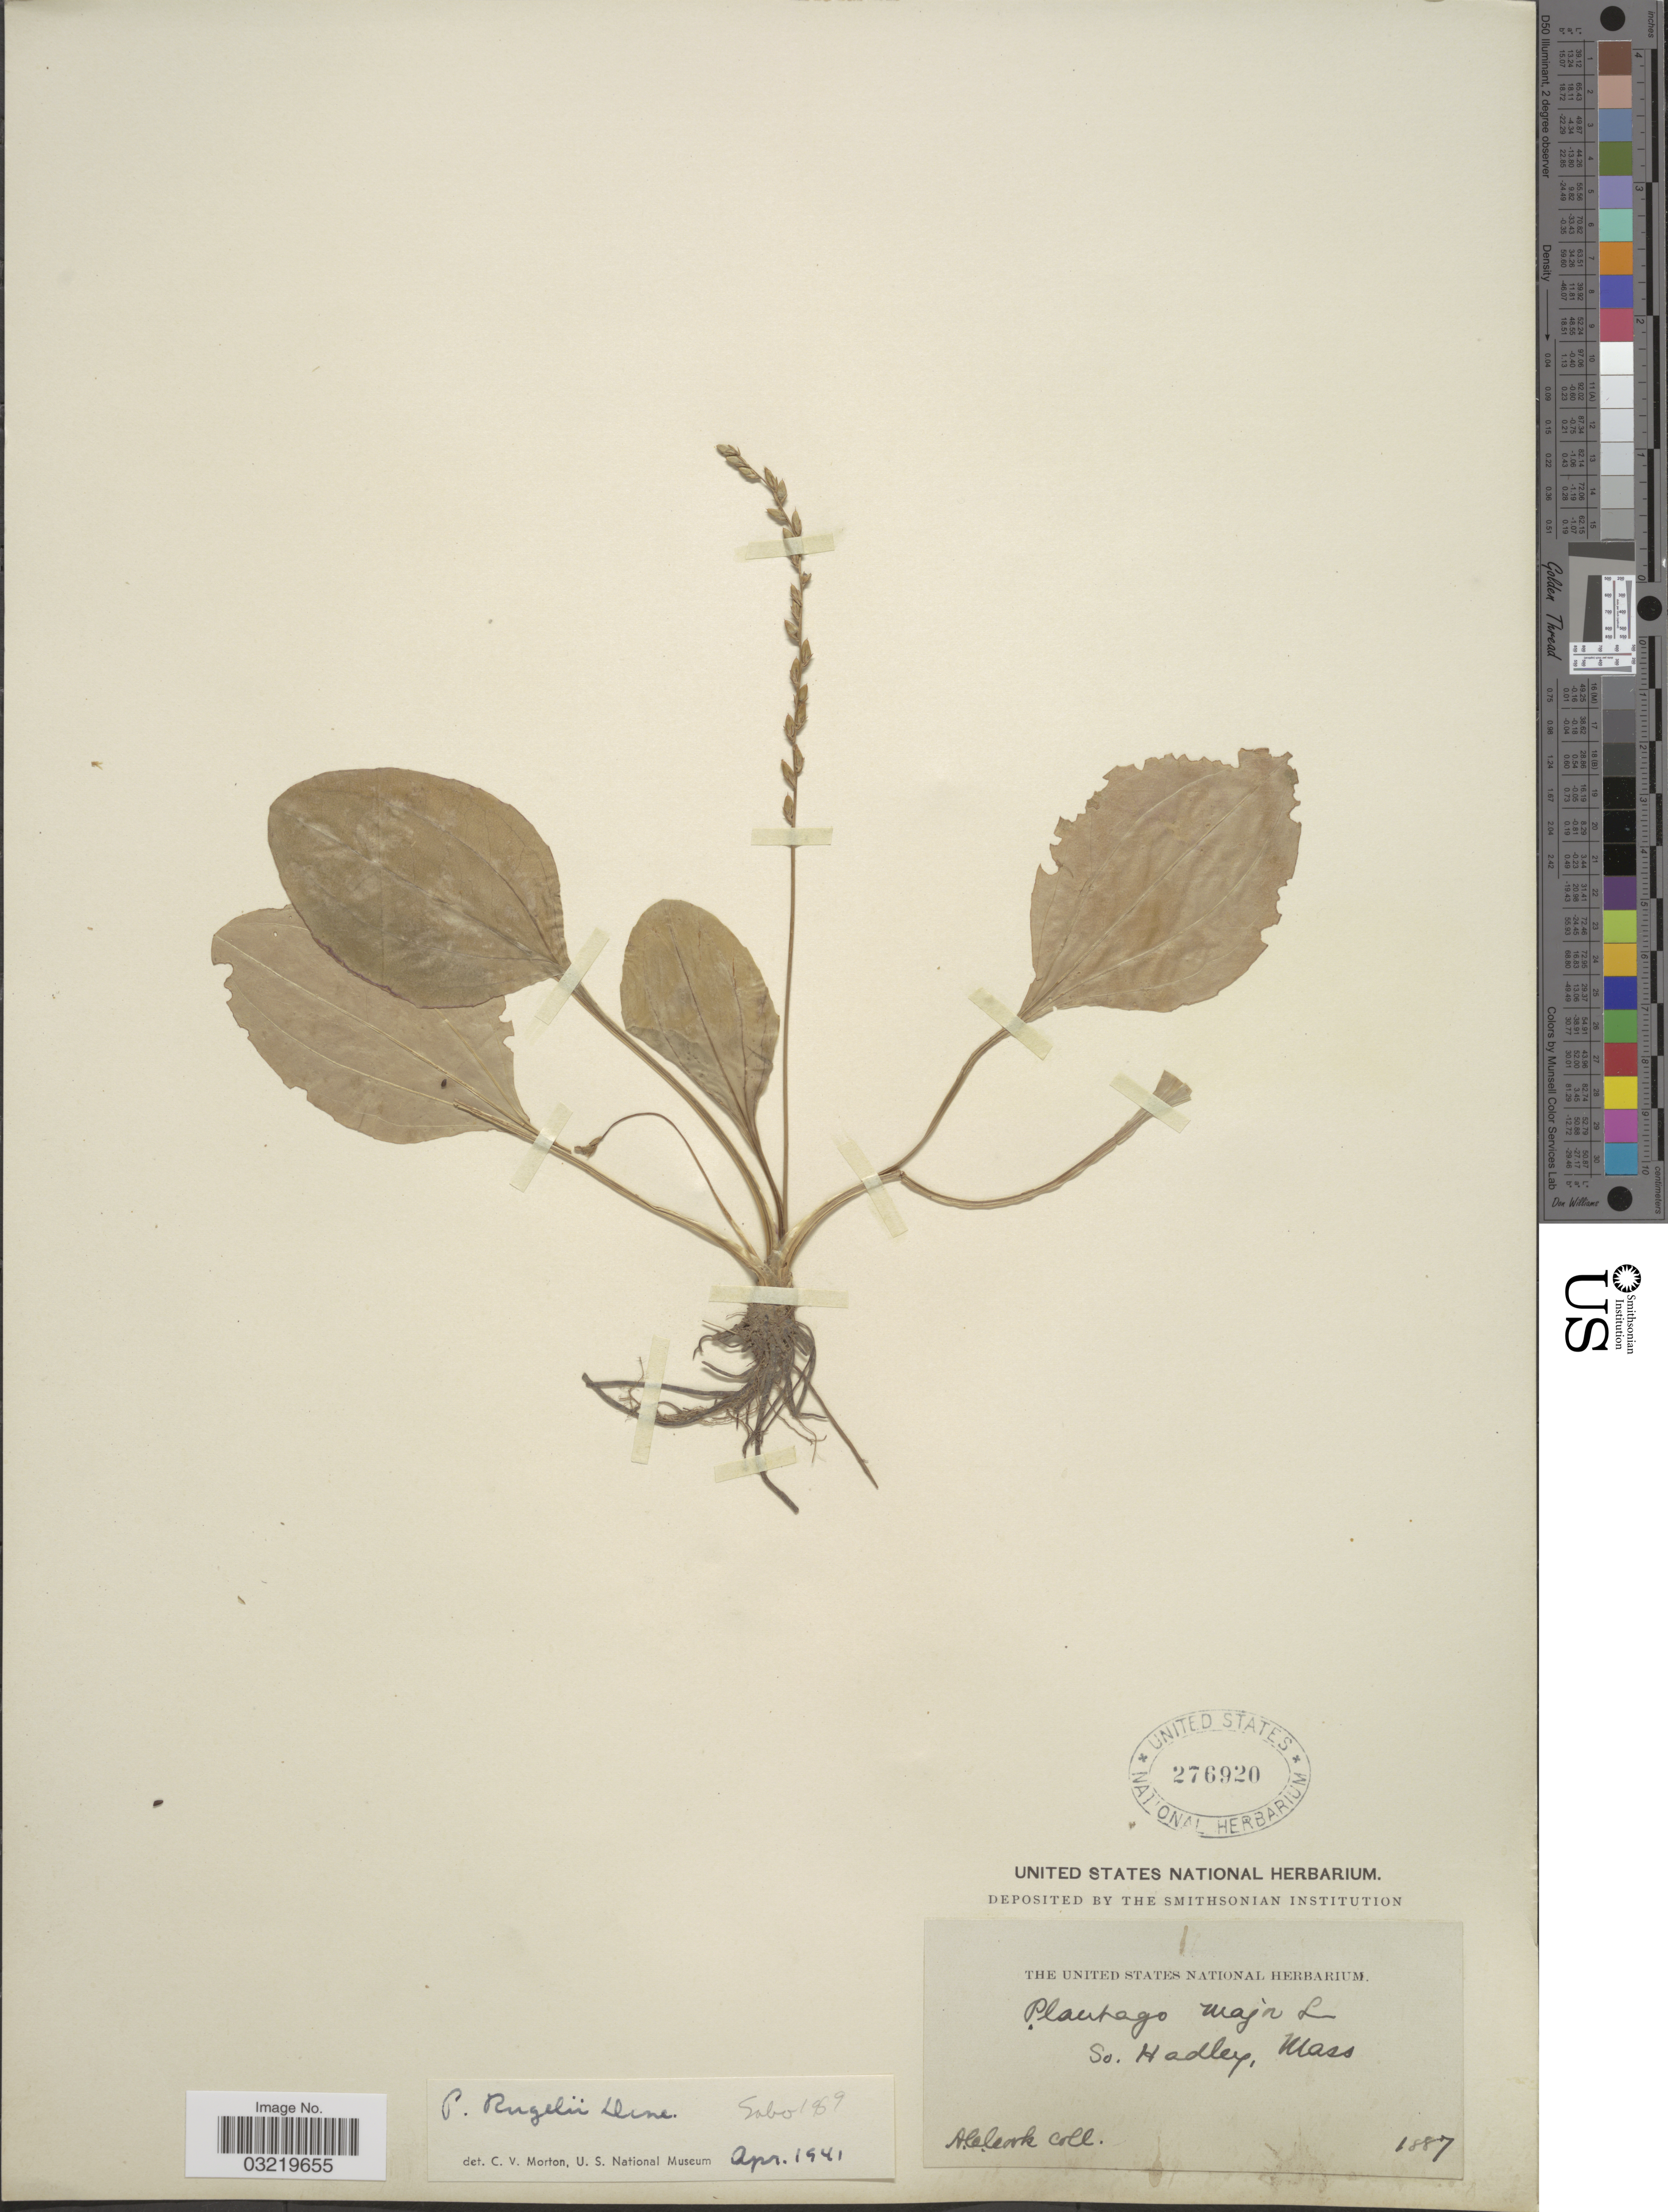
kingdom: Plantae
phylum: Tracheophyta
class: Magnoliopsida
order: Lamiales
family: Plantaginaceae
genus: Plantago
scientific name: Plantago rugelii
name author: Decne.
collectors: A. Cook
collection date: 1887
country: United States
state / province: Massachusetts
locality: So. Hadley.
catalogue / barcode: US 276920